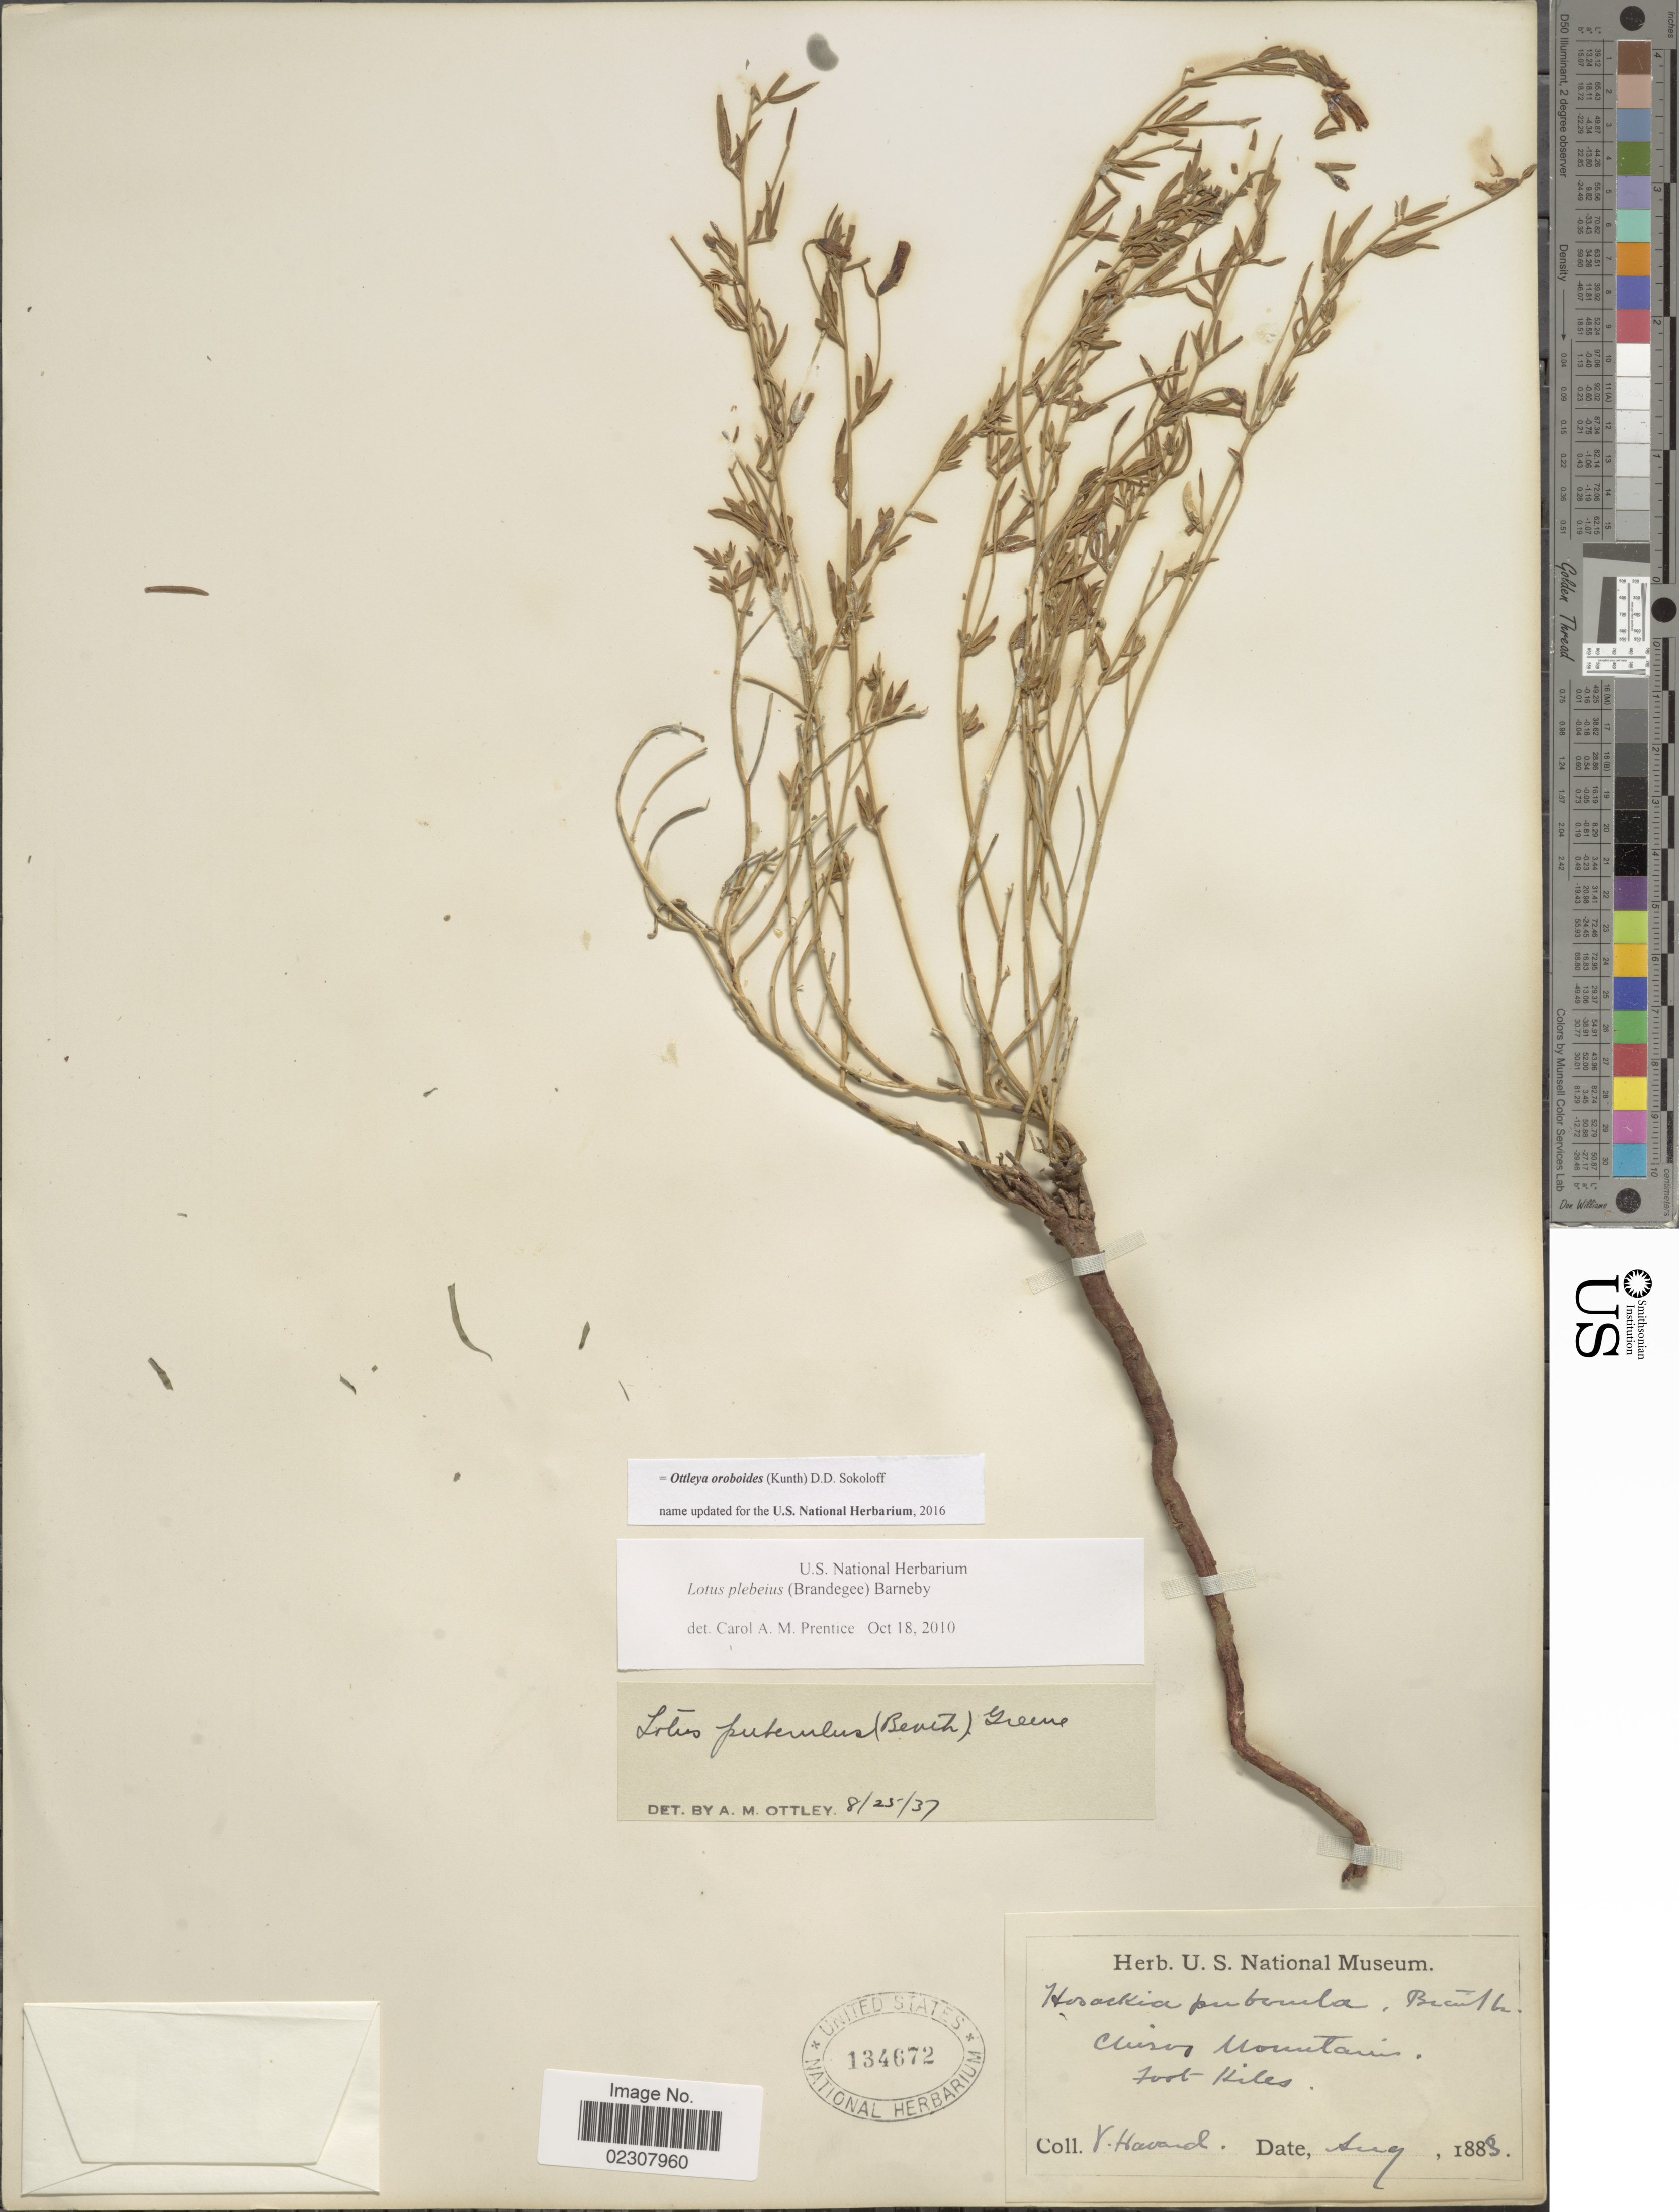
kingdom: Plantae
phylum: Tracheophyta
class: Magnoliopsida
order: Fabales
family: Fabaceae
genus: Ottleya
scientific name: Ottleya oroboides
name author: (Kunth) D.D. Sokoloff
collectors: V. Havard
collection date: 1883-08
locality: Clusor Mountains, Foothills [interpreted]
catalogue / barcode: US 134672